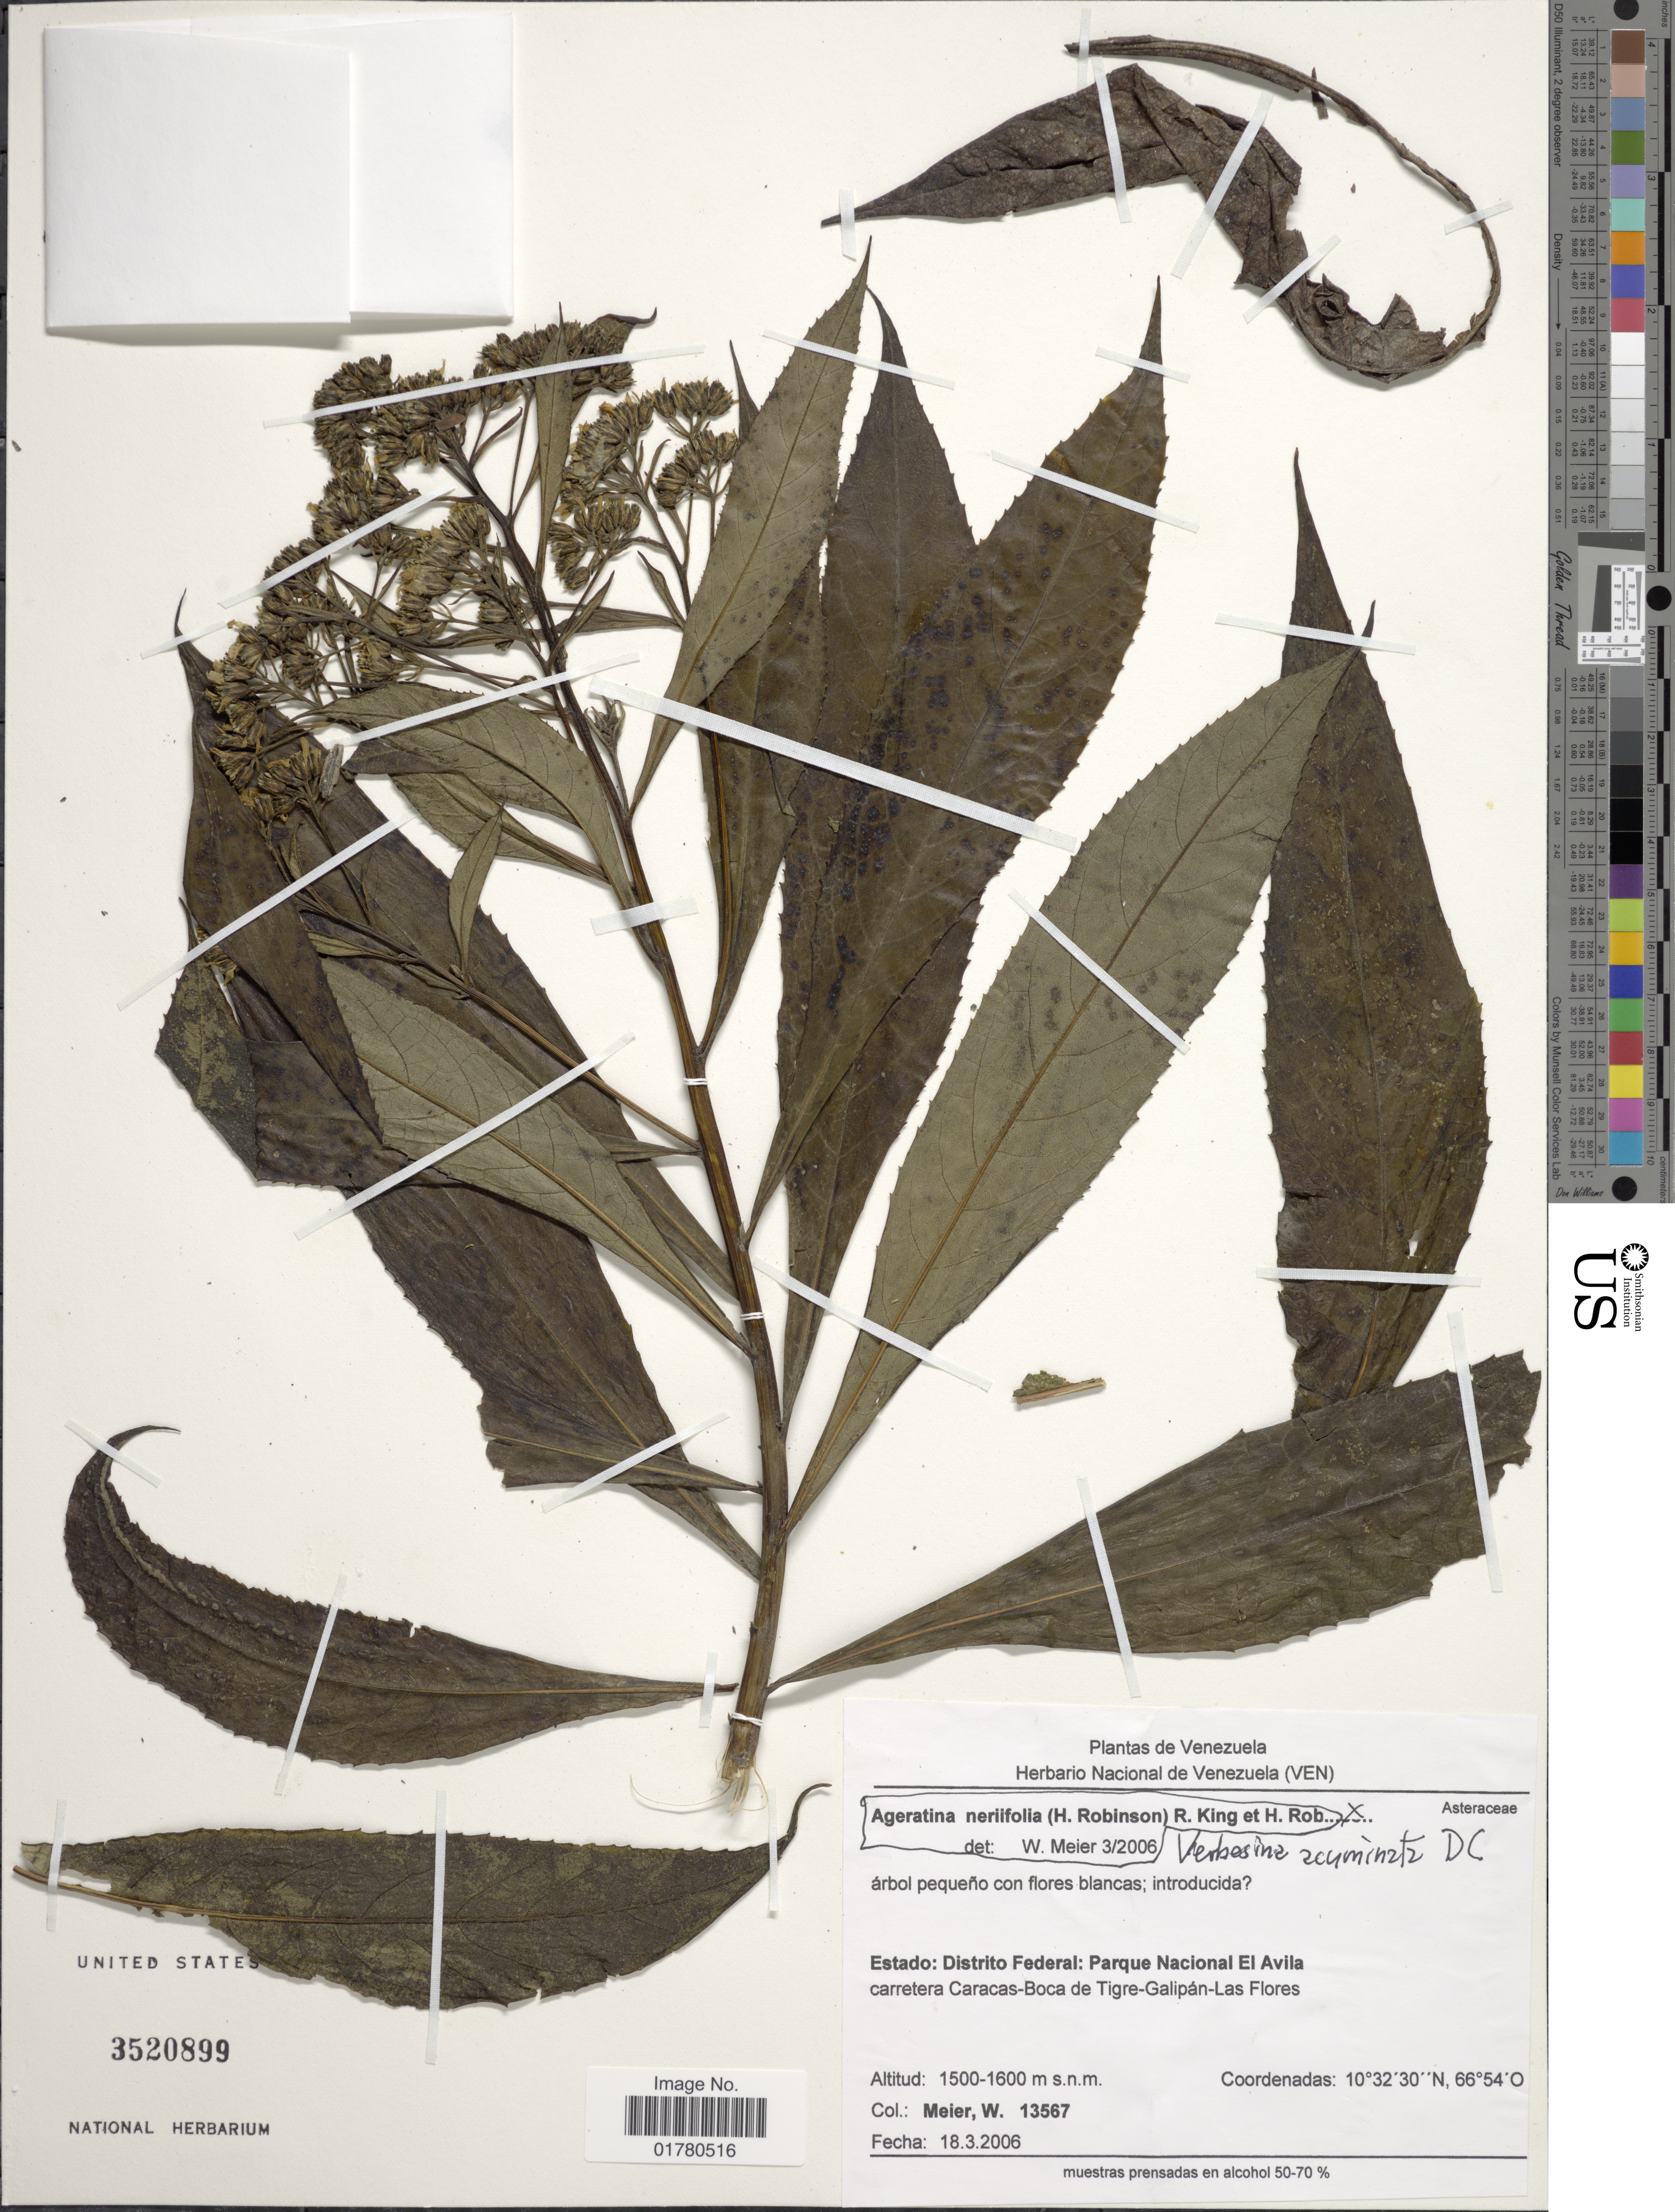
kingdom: Plantae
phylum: Tracheophyta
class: Magnoliopsida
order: Asterales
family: Asteraceae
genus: Verbesina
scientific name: Verbesina acuminata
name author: DC.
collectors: W. Meier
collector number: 13567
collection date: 2006-03-18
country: Venezuela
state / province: Miranda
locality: Estado Distrito Federal: Parque Nacional El Avila carretera Caracas-Boca de Tigre-Galipán-Las Flores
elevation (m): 1500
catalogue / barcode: US 3520899